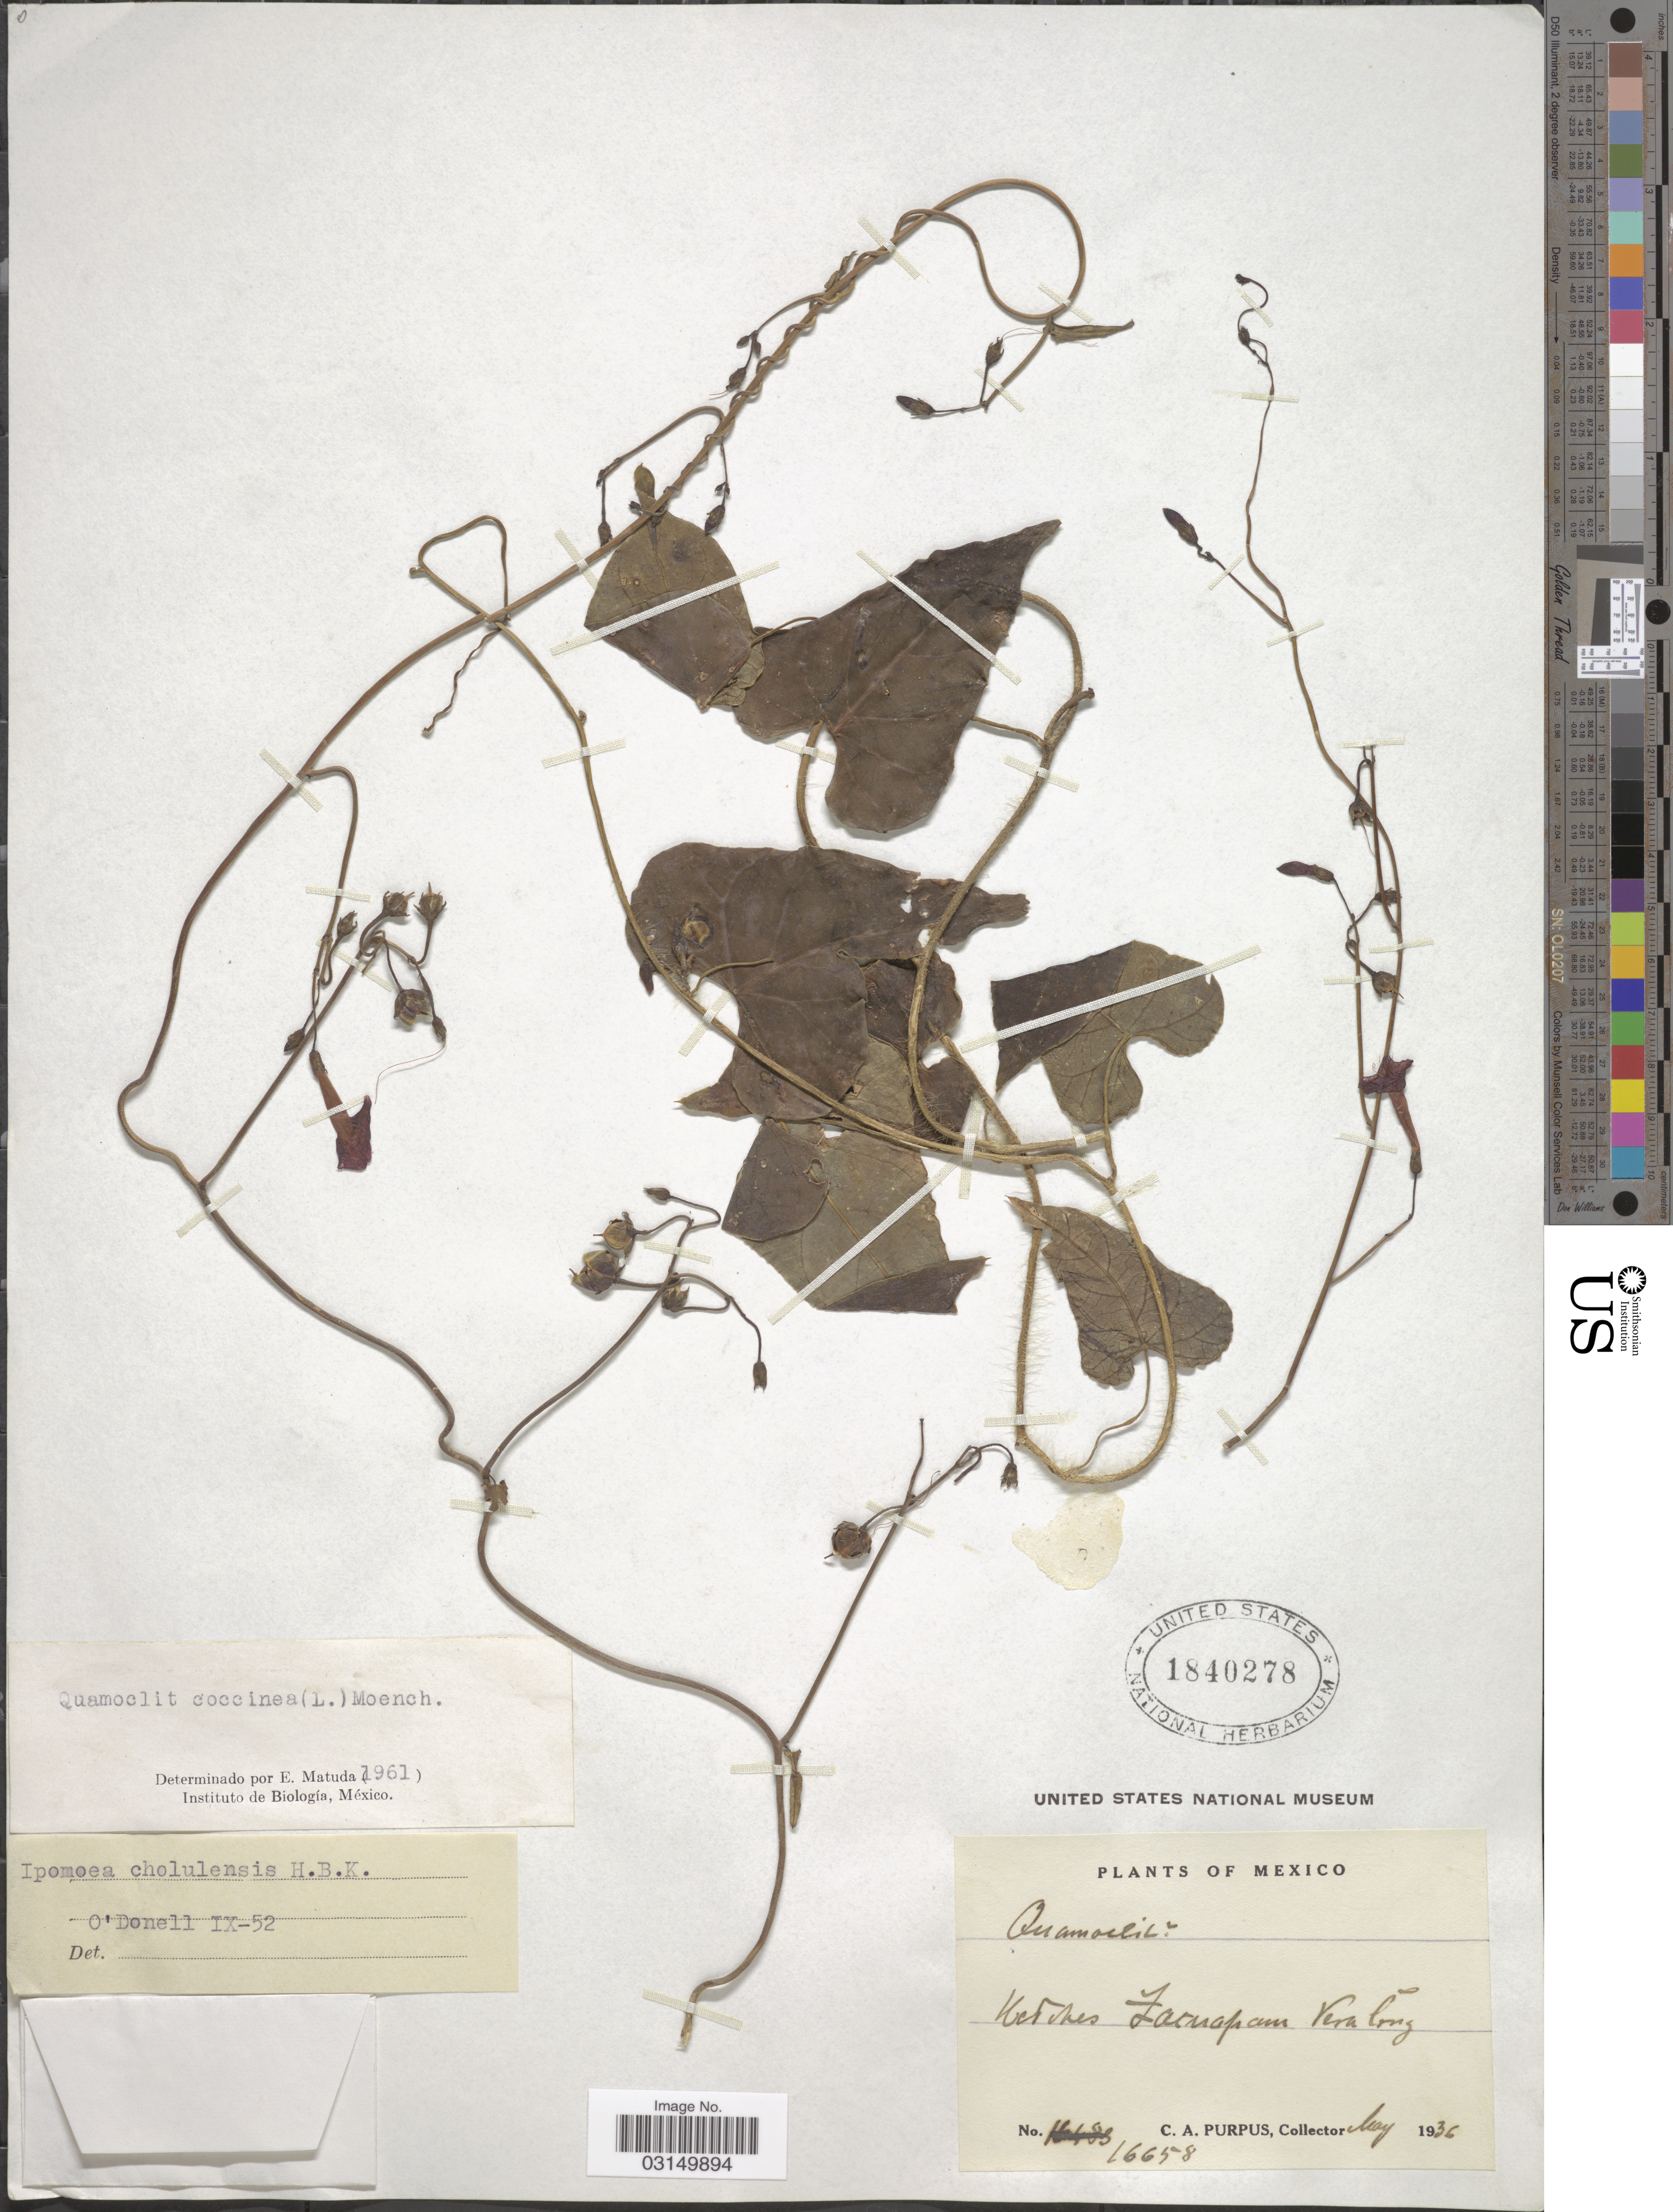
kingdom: Plantae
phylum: Tracheophyta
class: Magnoliopsida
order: Solanales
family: Convolvulaceae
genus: Ipomoea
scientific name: Ipomoea cholulensis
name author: Kunth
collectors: C. A. Purpus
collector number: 16658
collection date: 1936-05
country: Mexico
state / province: Veracruz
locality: Wetkes [interpreted] Zacuapam, Vera Cruz.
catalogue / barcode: US 1840278